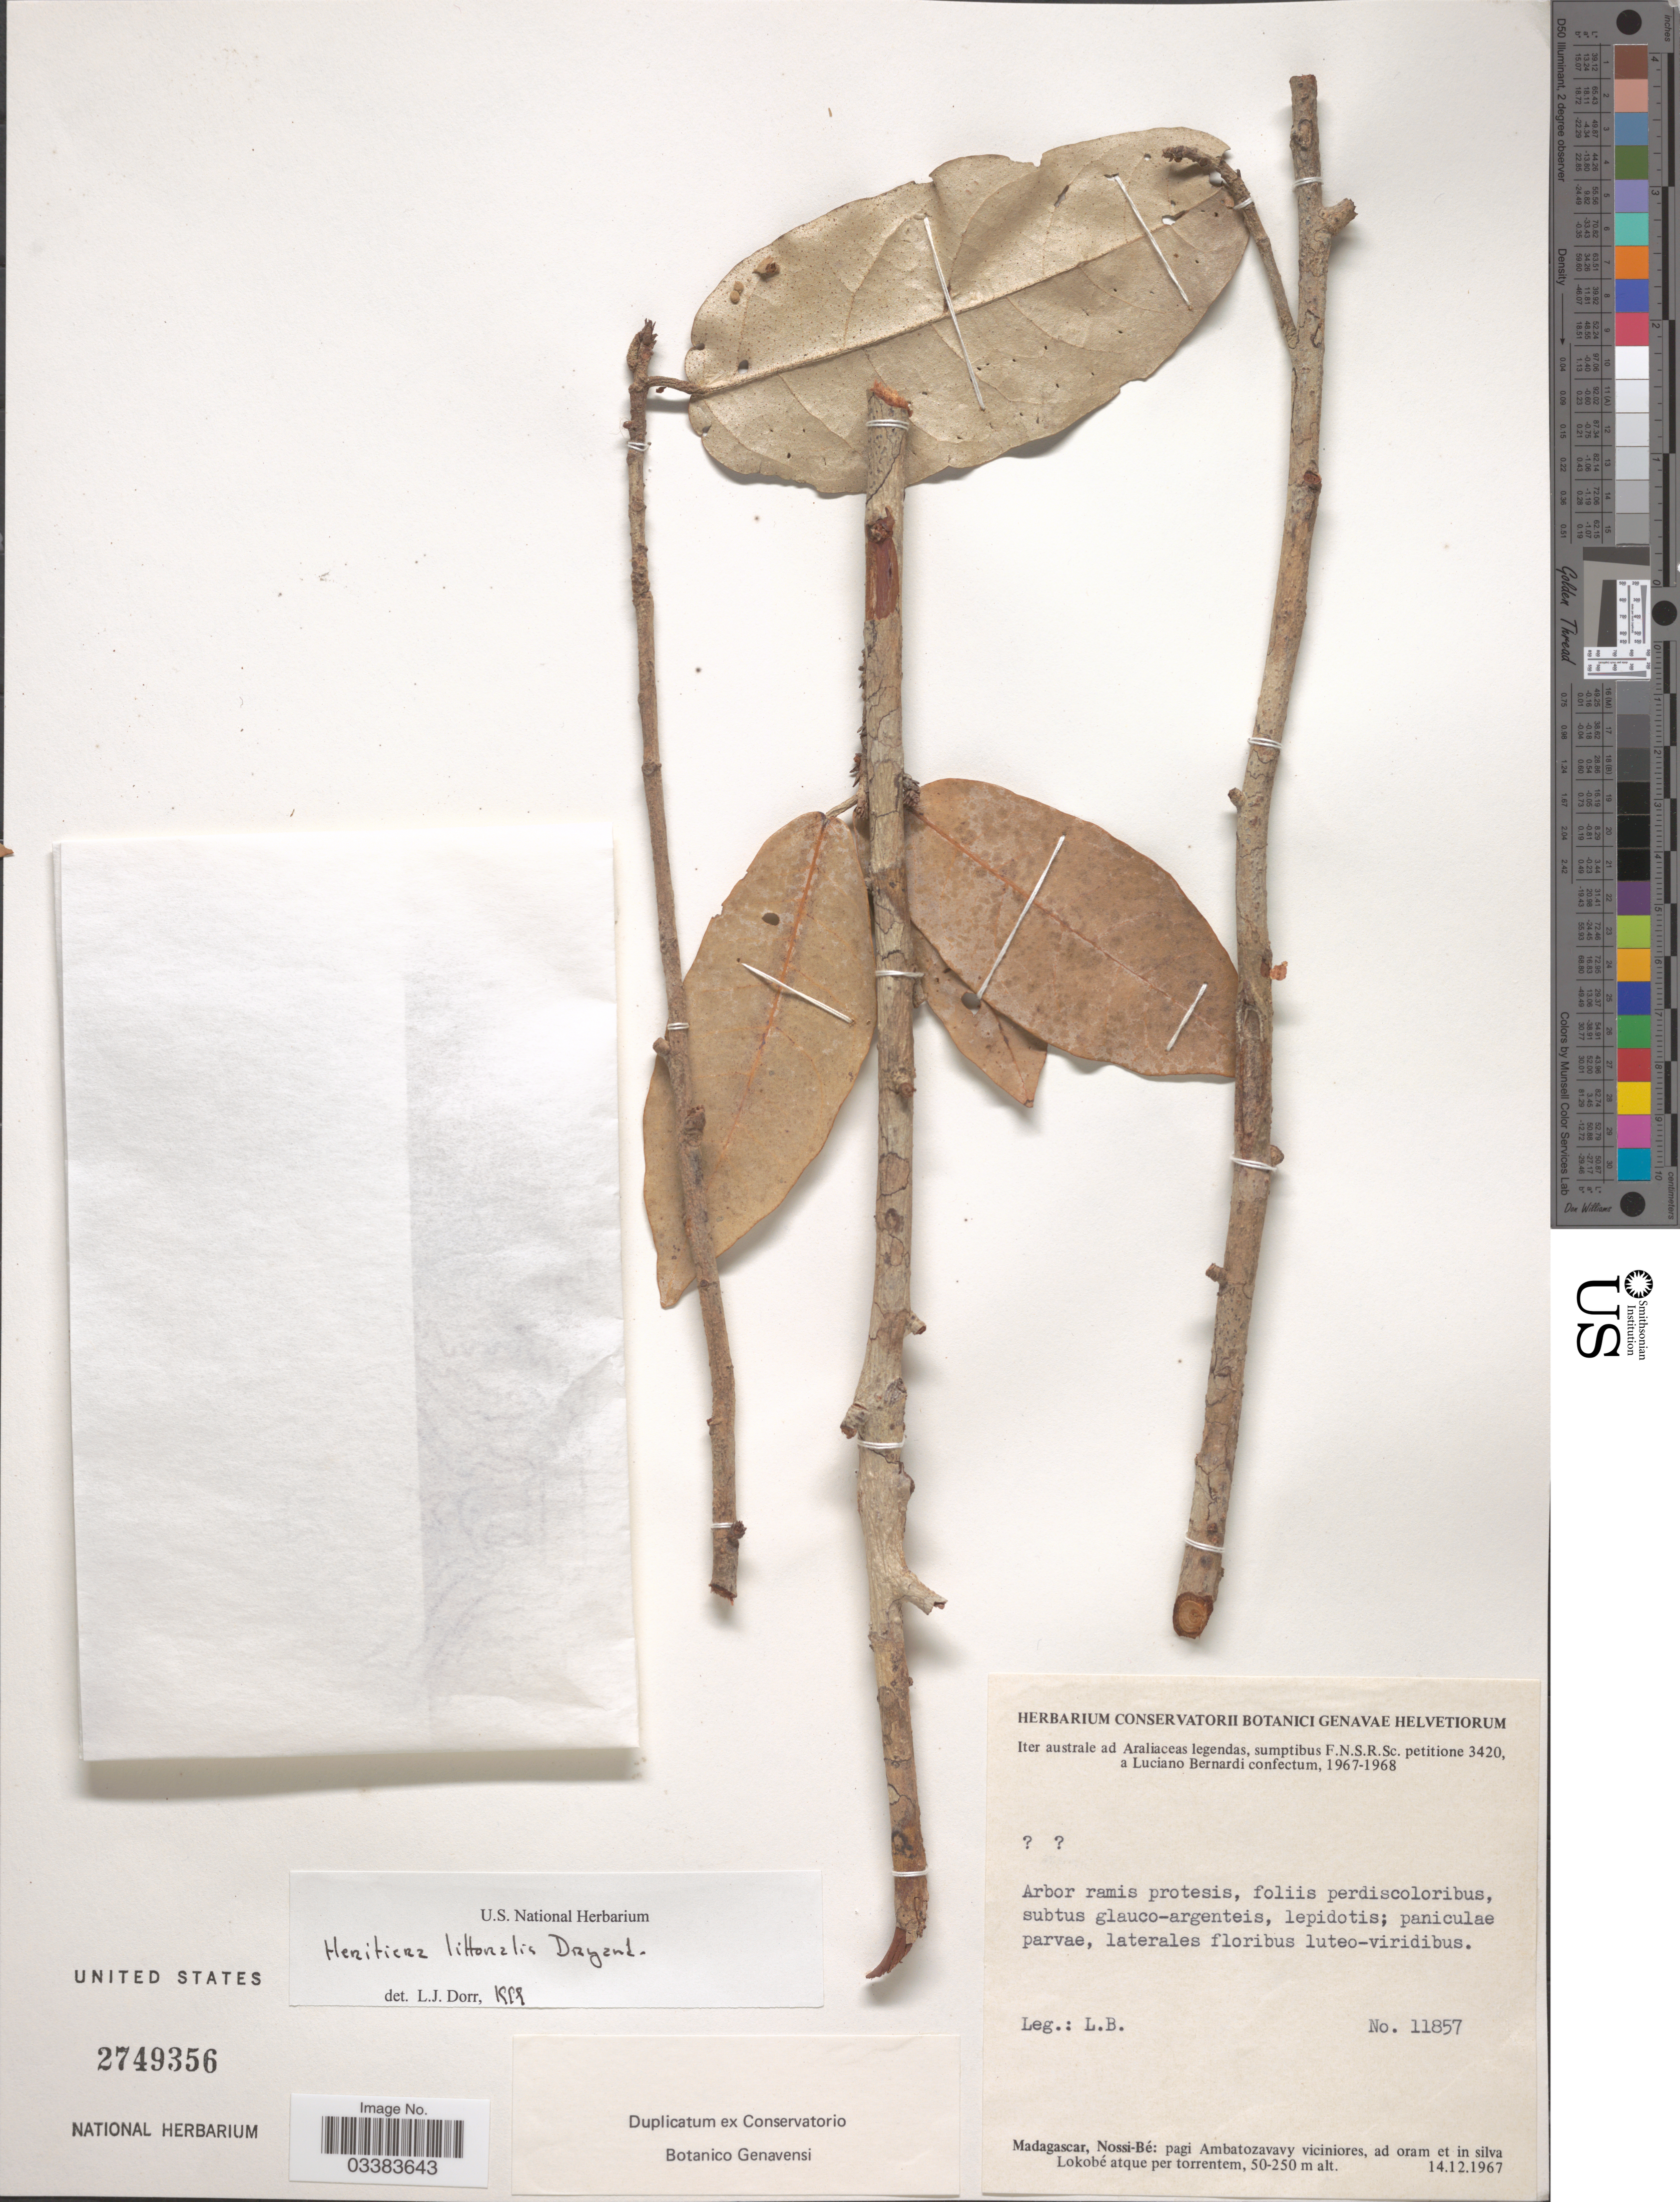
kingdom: Plantae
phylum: Tracheophyta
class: Magnoliopsida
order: Malvales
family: Malvaceae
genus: Heritiera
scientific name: Heritiera littoralis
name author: Aiton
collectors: L. Bernardi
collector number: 11857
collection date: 1967-12-14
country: Madagascar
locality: Nossi-Bé: pagi Ambatozavavy viciniores, ad oram et in silva Lokobé atque per torrentem.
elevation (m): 50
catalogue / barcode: US 2749356